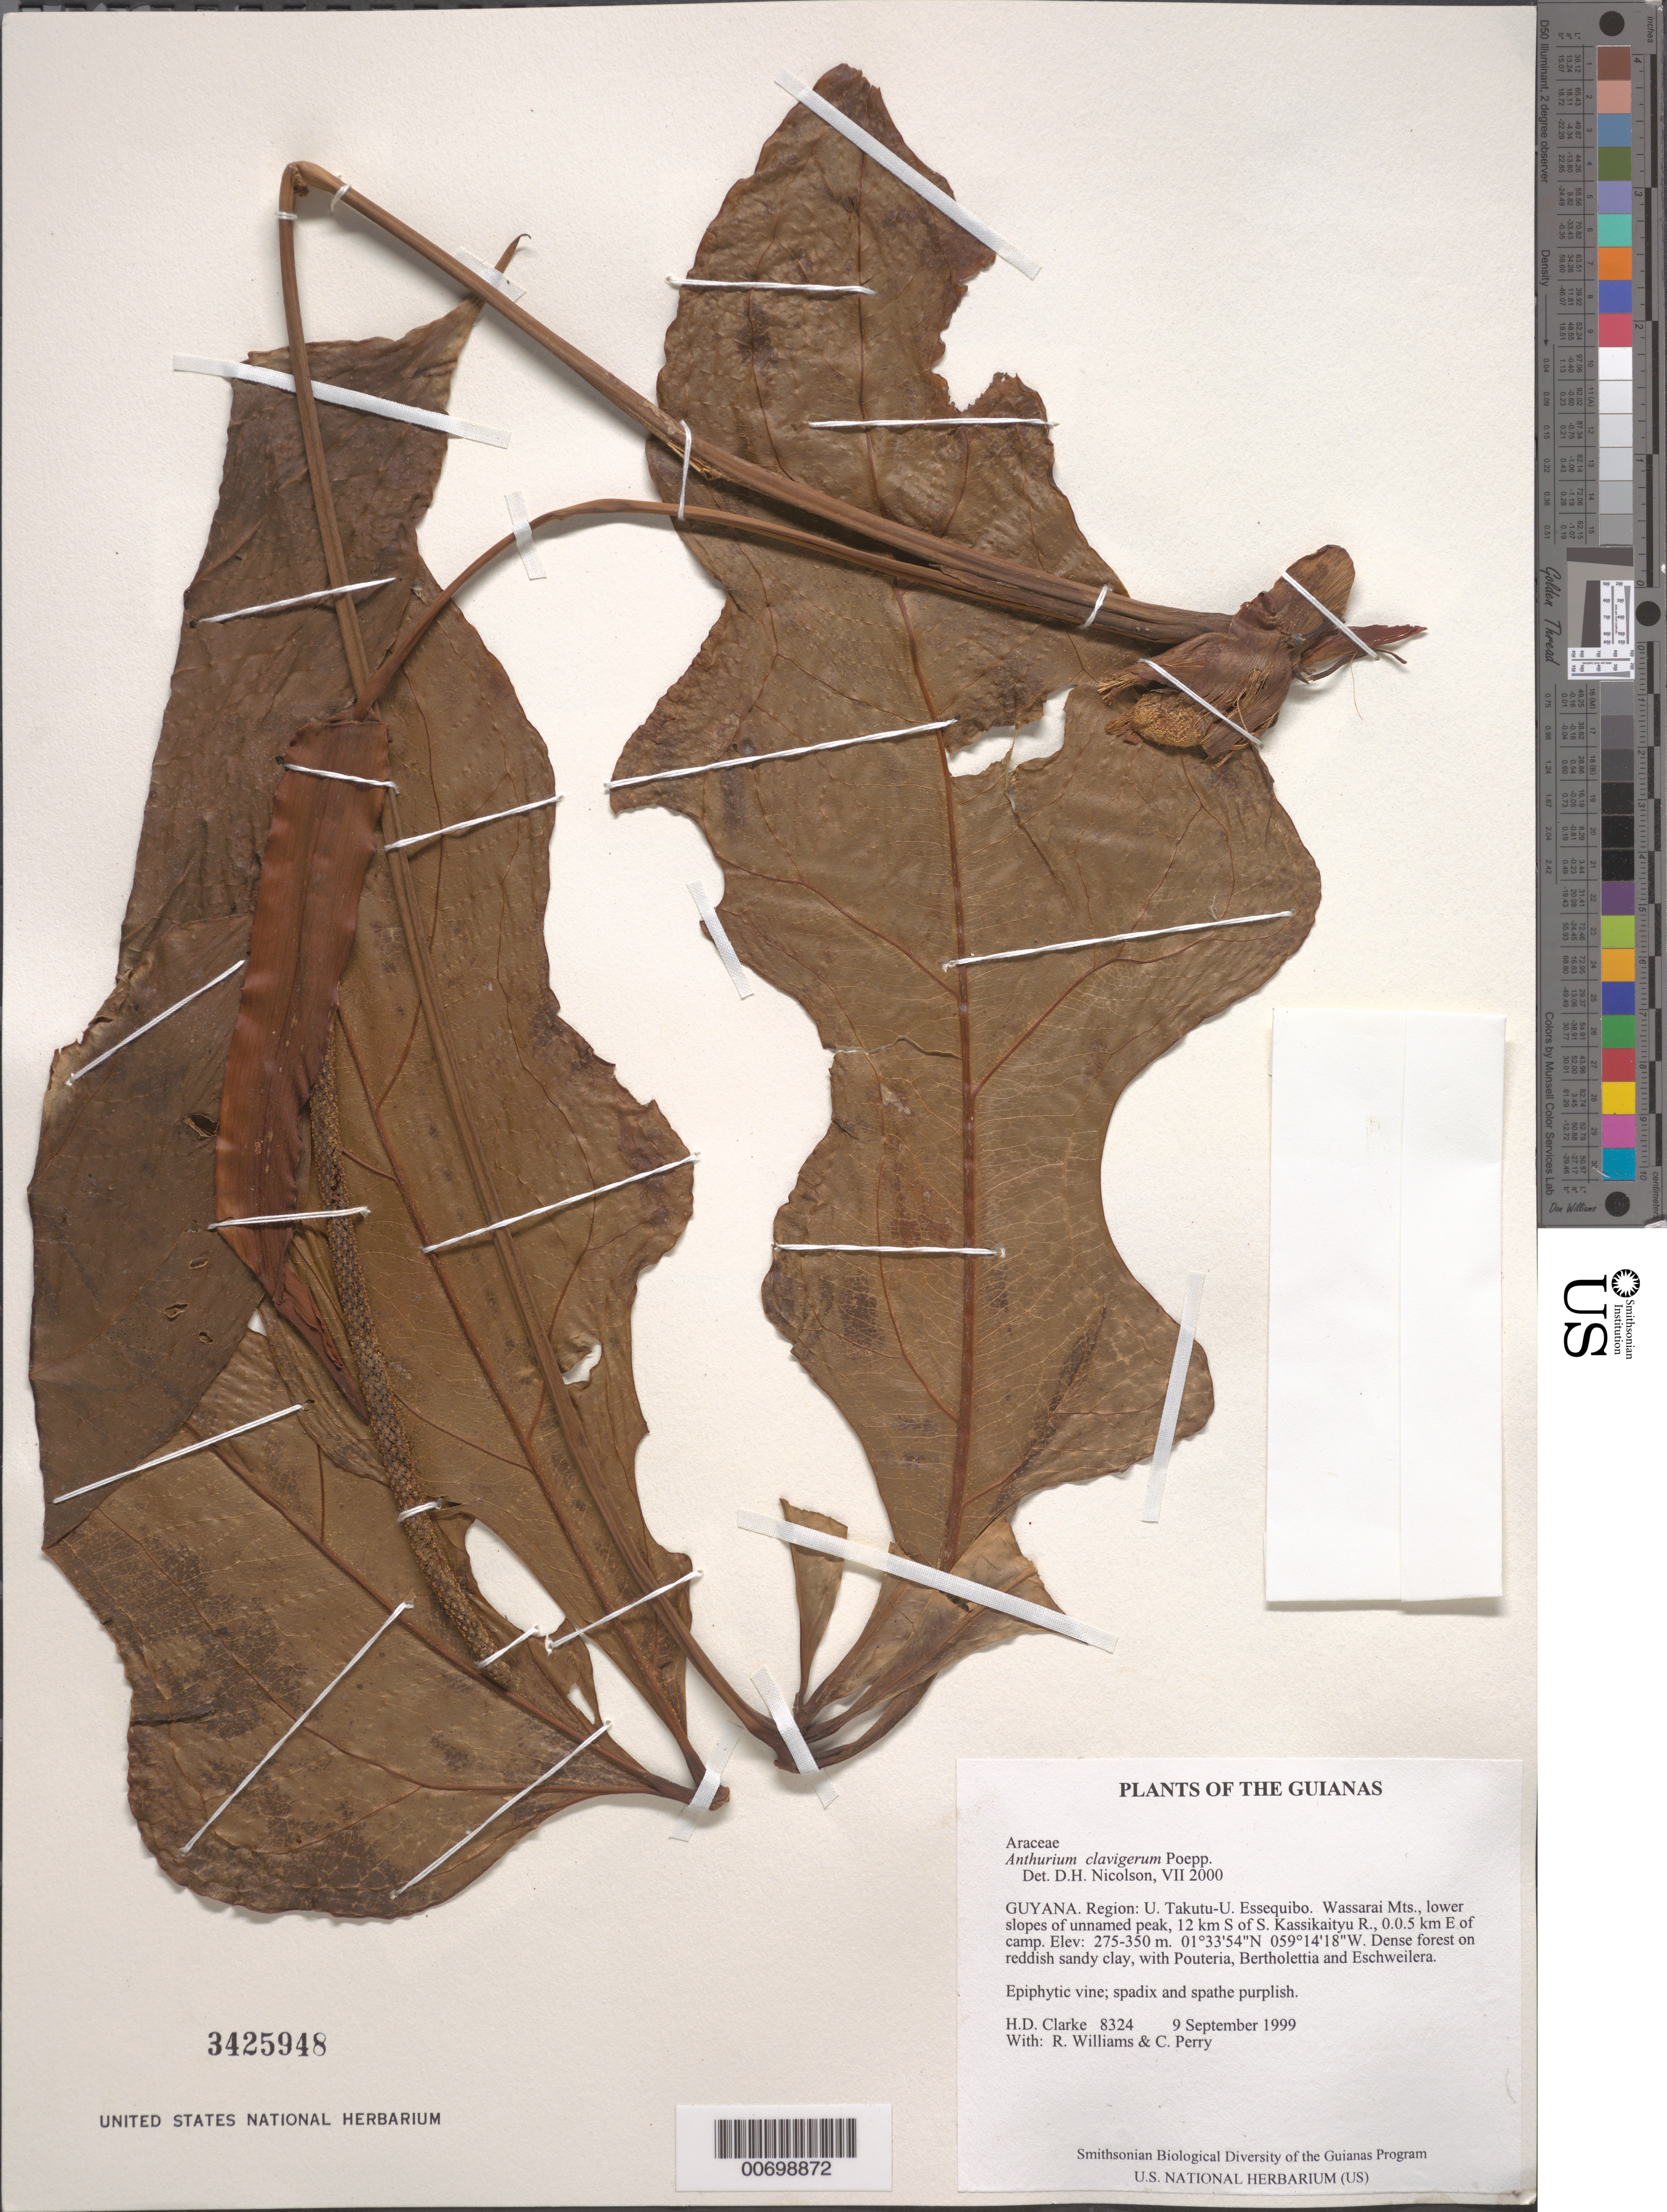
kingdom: Plantae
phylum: Tracheophyta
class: Liliopsida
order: Alismatales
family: Araceae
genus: Anthurium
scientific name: Anthurium clavigerum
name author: Poepp. & Endl.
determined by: Nicolson, Dan H.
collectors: H. D. Clarke, R. Williams & C. Perry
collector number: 8324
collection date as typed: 9 September 1999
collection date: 1999-09-09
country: Guyana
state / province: U. Takutu-U. Essequibo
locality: Wassarai Mts., lower slopes of unnamed peak, 12 km S of S. Kassikaityu R., 0.0.5 km E of camp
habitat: Dense forest on reddish sandy clay, with Pouteria, Bertholettia and Eschweilera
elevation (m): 275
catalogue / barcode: US 3425948